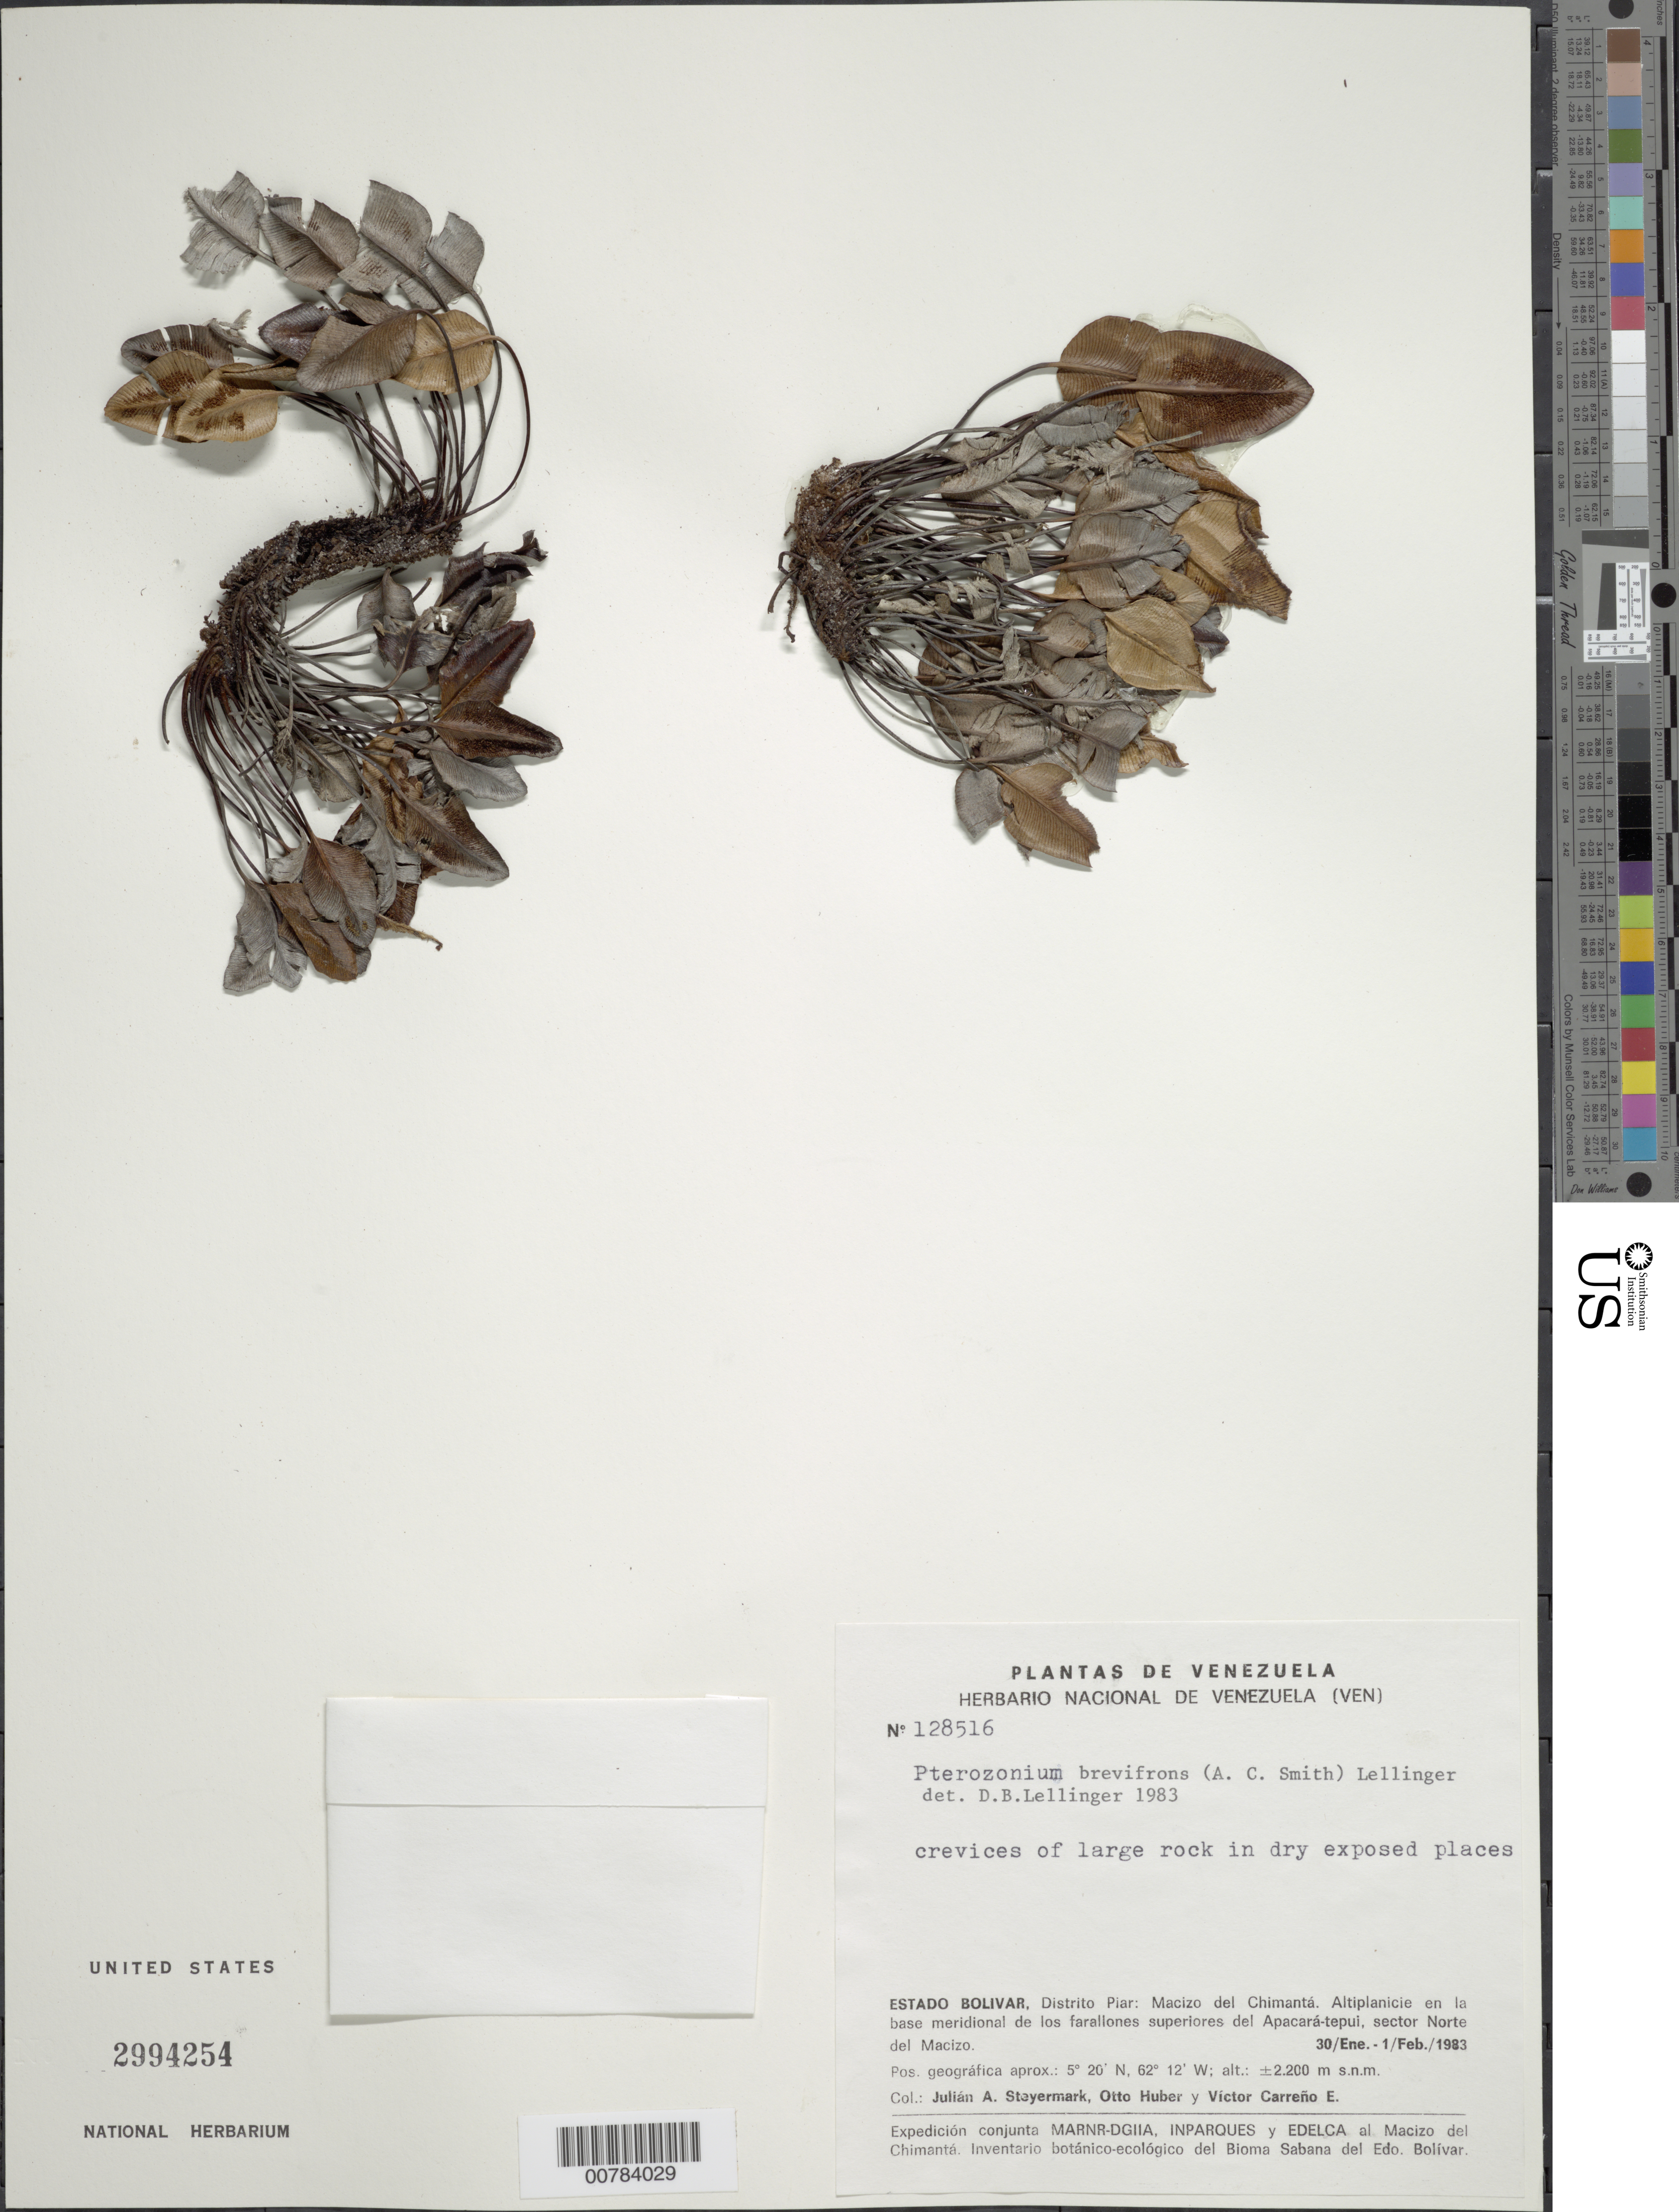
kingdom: Plantae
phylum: Tracheophyta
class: Polypodiopsida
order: Polypodiales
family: Pteridaceae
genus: Pterozonium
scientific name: Pterozonium brevifrons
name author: (A.C. Sm.) Lellinger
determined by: Lellinger, David B., (BOT), Smithsonian Institution - National Museum of Natural History (UNITED STATES)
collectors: J. Steyermark, O. Huber & V. Carreño E.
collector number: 128516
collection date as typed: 30-Jan-83 to 1-Feb-83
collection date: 1983-01-30/1983-02-01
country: Venezuela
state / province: Bolívar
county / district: Piar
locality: Macizo del Chimantá, Apacará-tepuí, sector N del Macizo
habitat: Altiplanicie en la base meridional de los farallones superiores, crevices of large rock in dry exposed places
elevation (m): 2200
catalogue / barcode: US 2994254